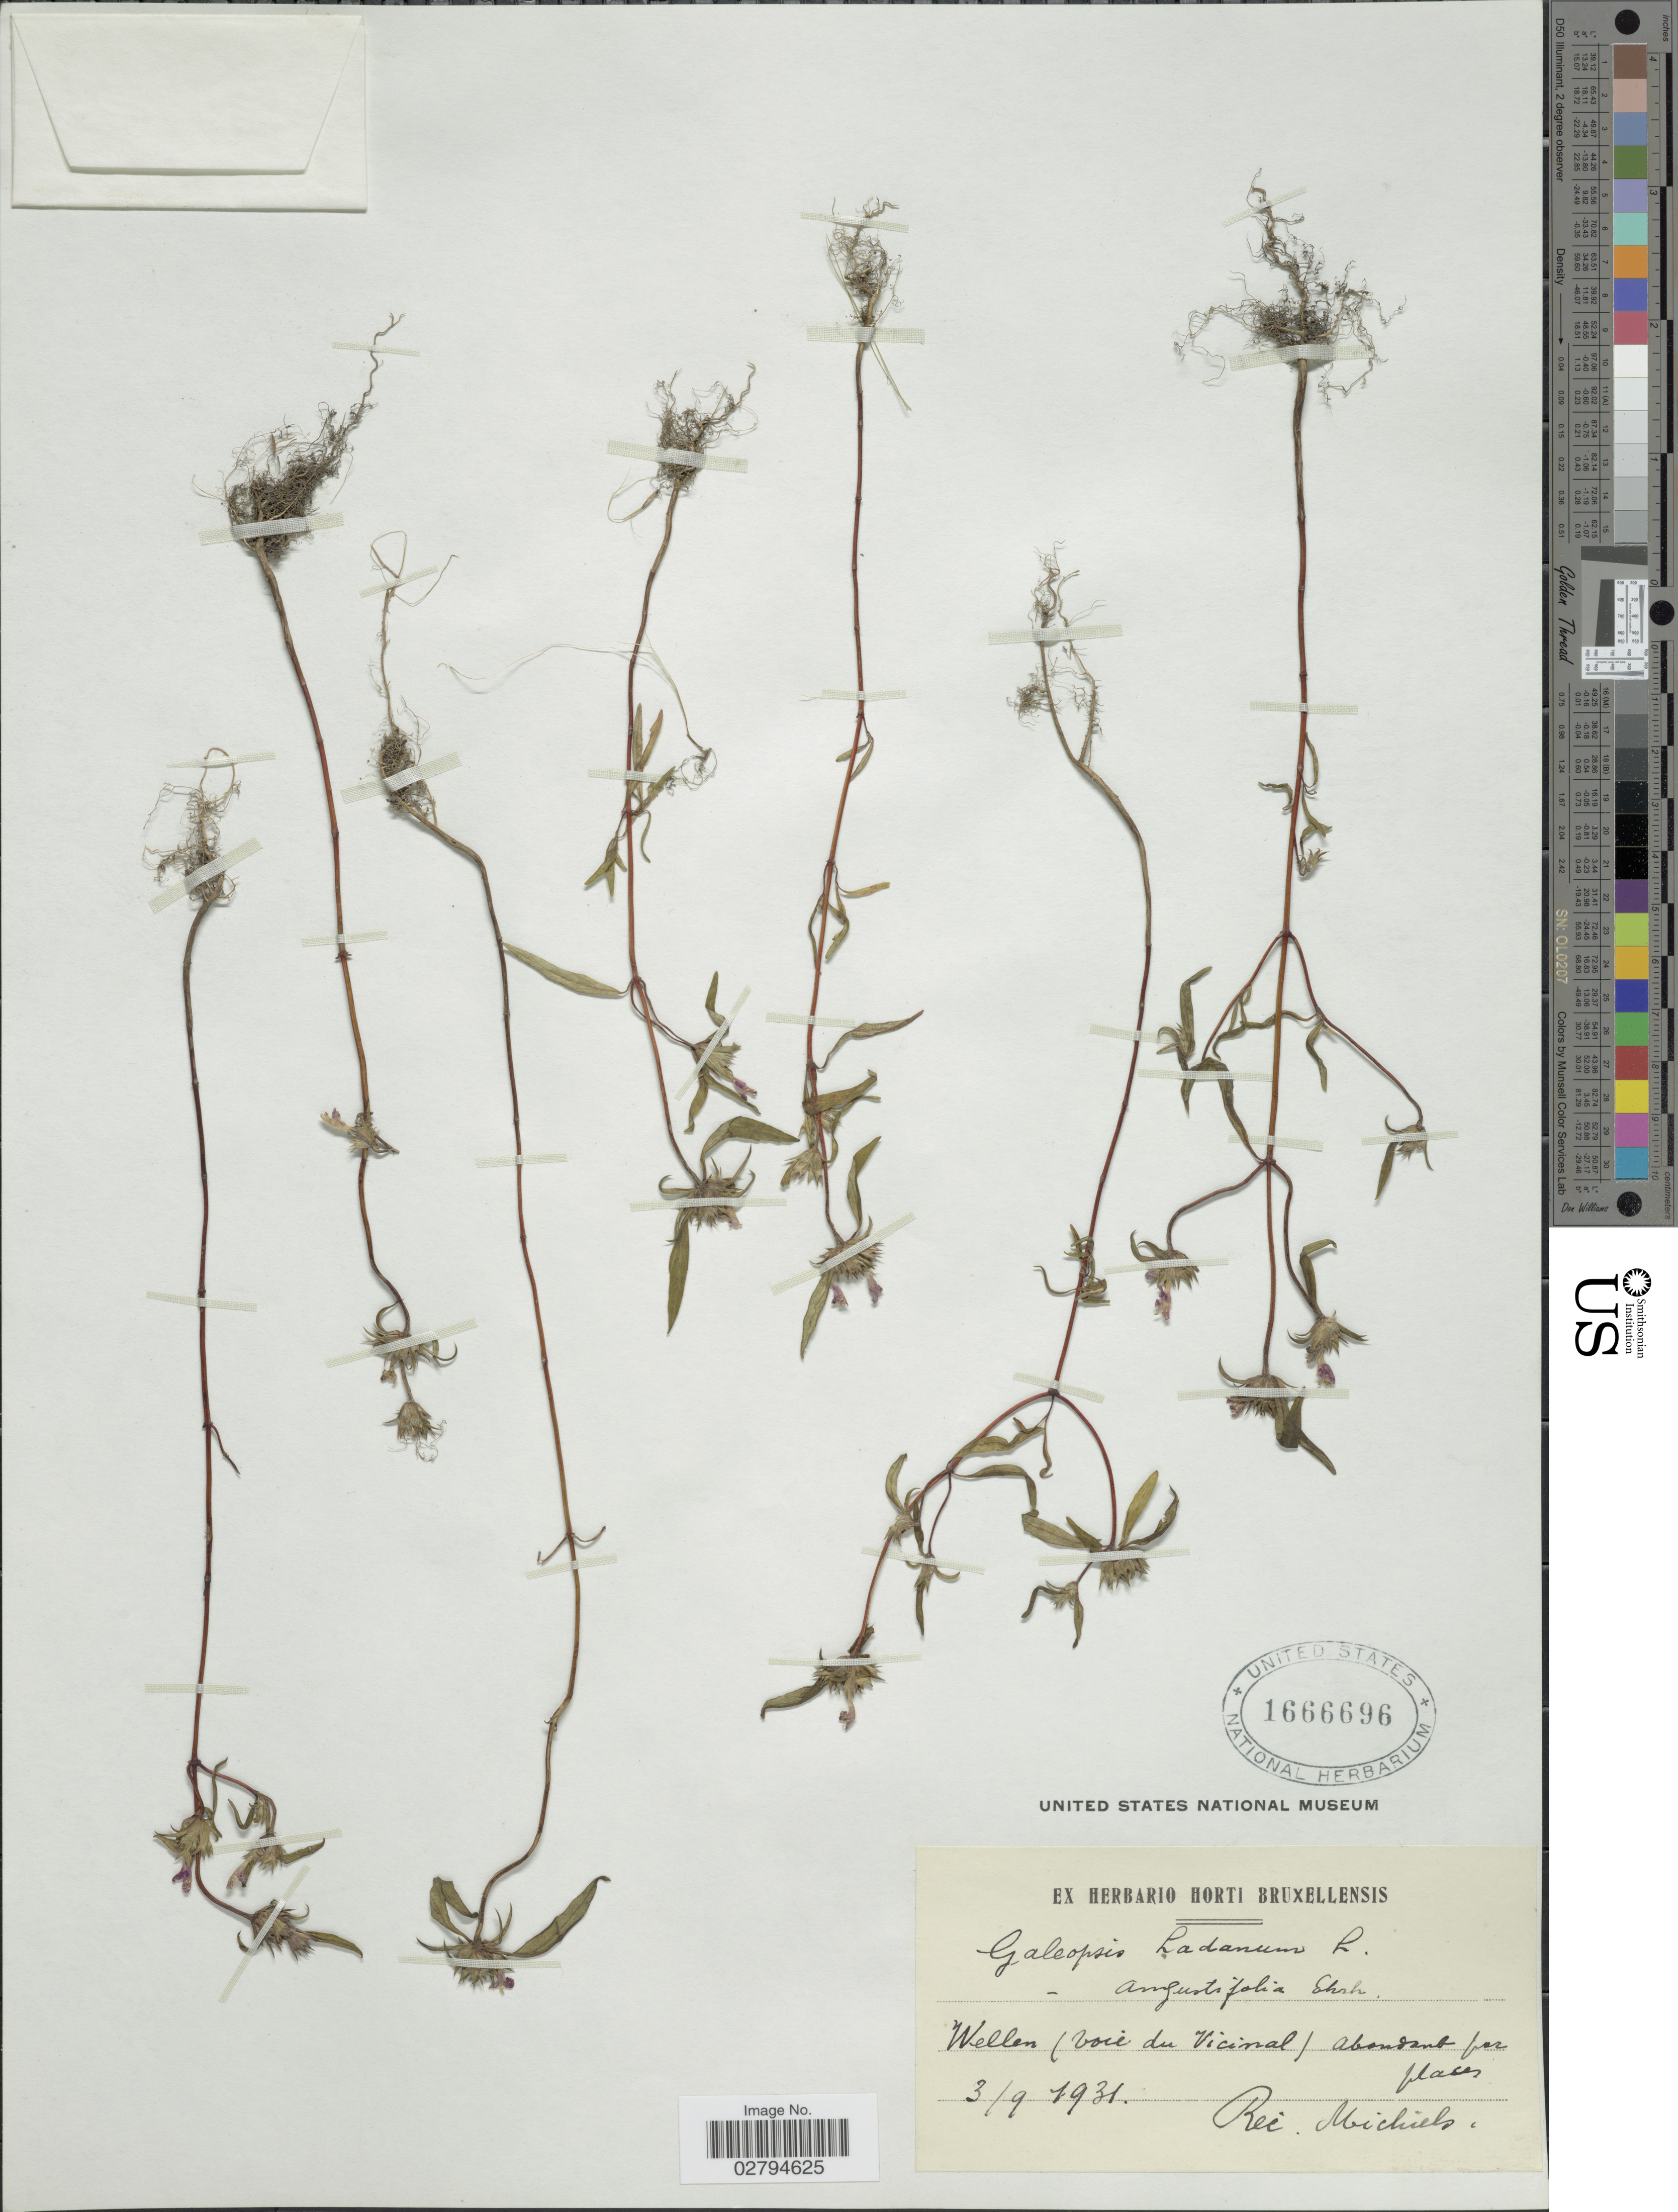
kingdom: Plantae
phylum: Tracheophyta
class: Magnoliopsida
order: Lamiales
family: Lamiaceae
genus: Galeopsis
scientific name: Galeopsis ladanum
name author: L.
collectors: -. Michiels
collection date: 1931-09-03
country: Belgium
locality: Wellen (voie du Vicinal).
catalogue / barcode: US 1666696